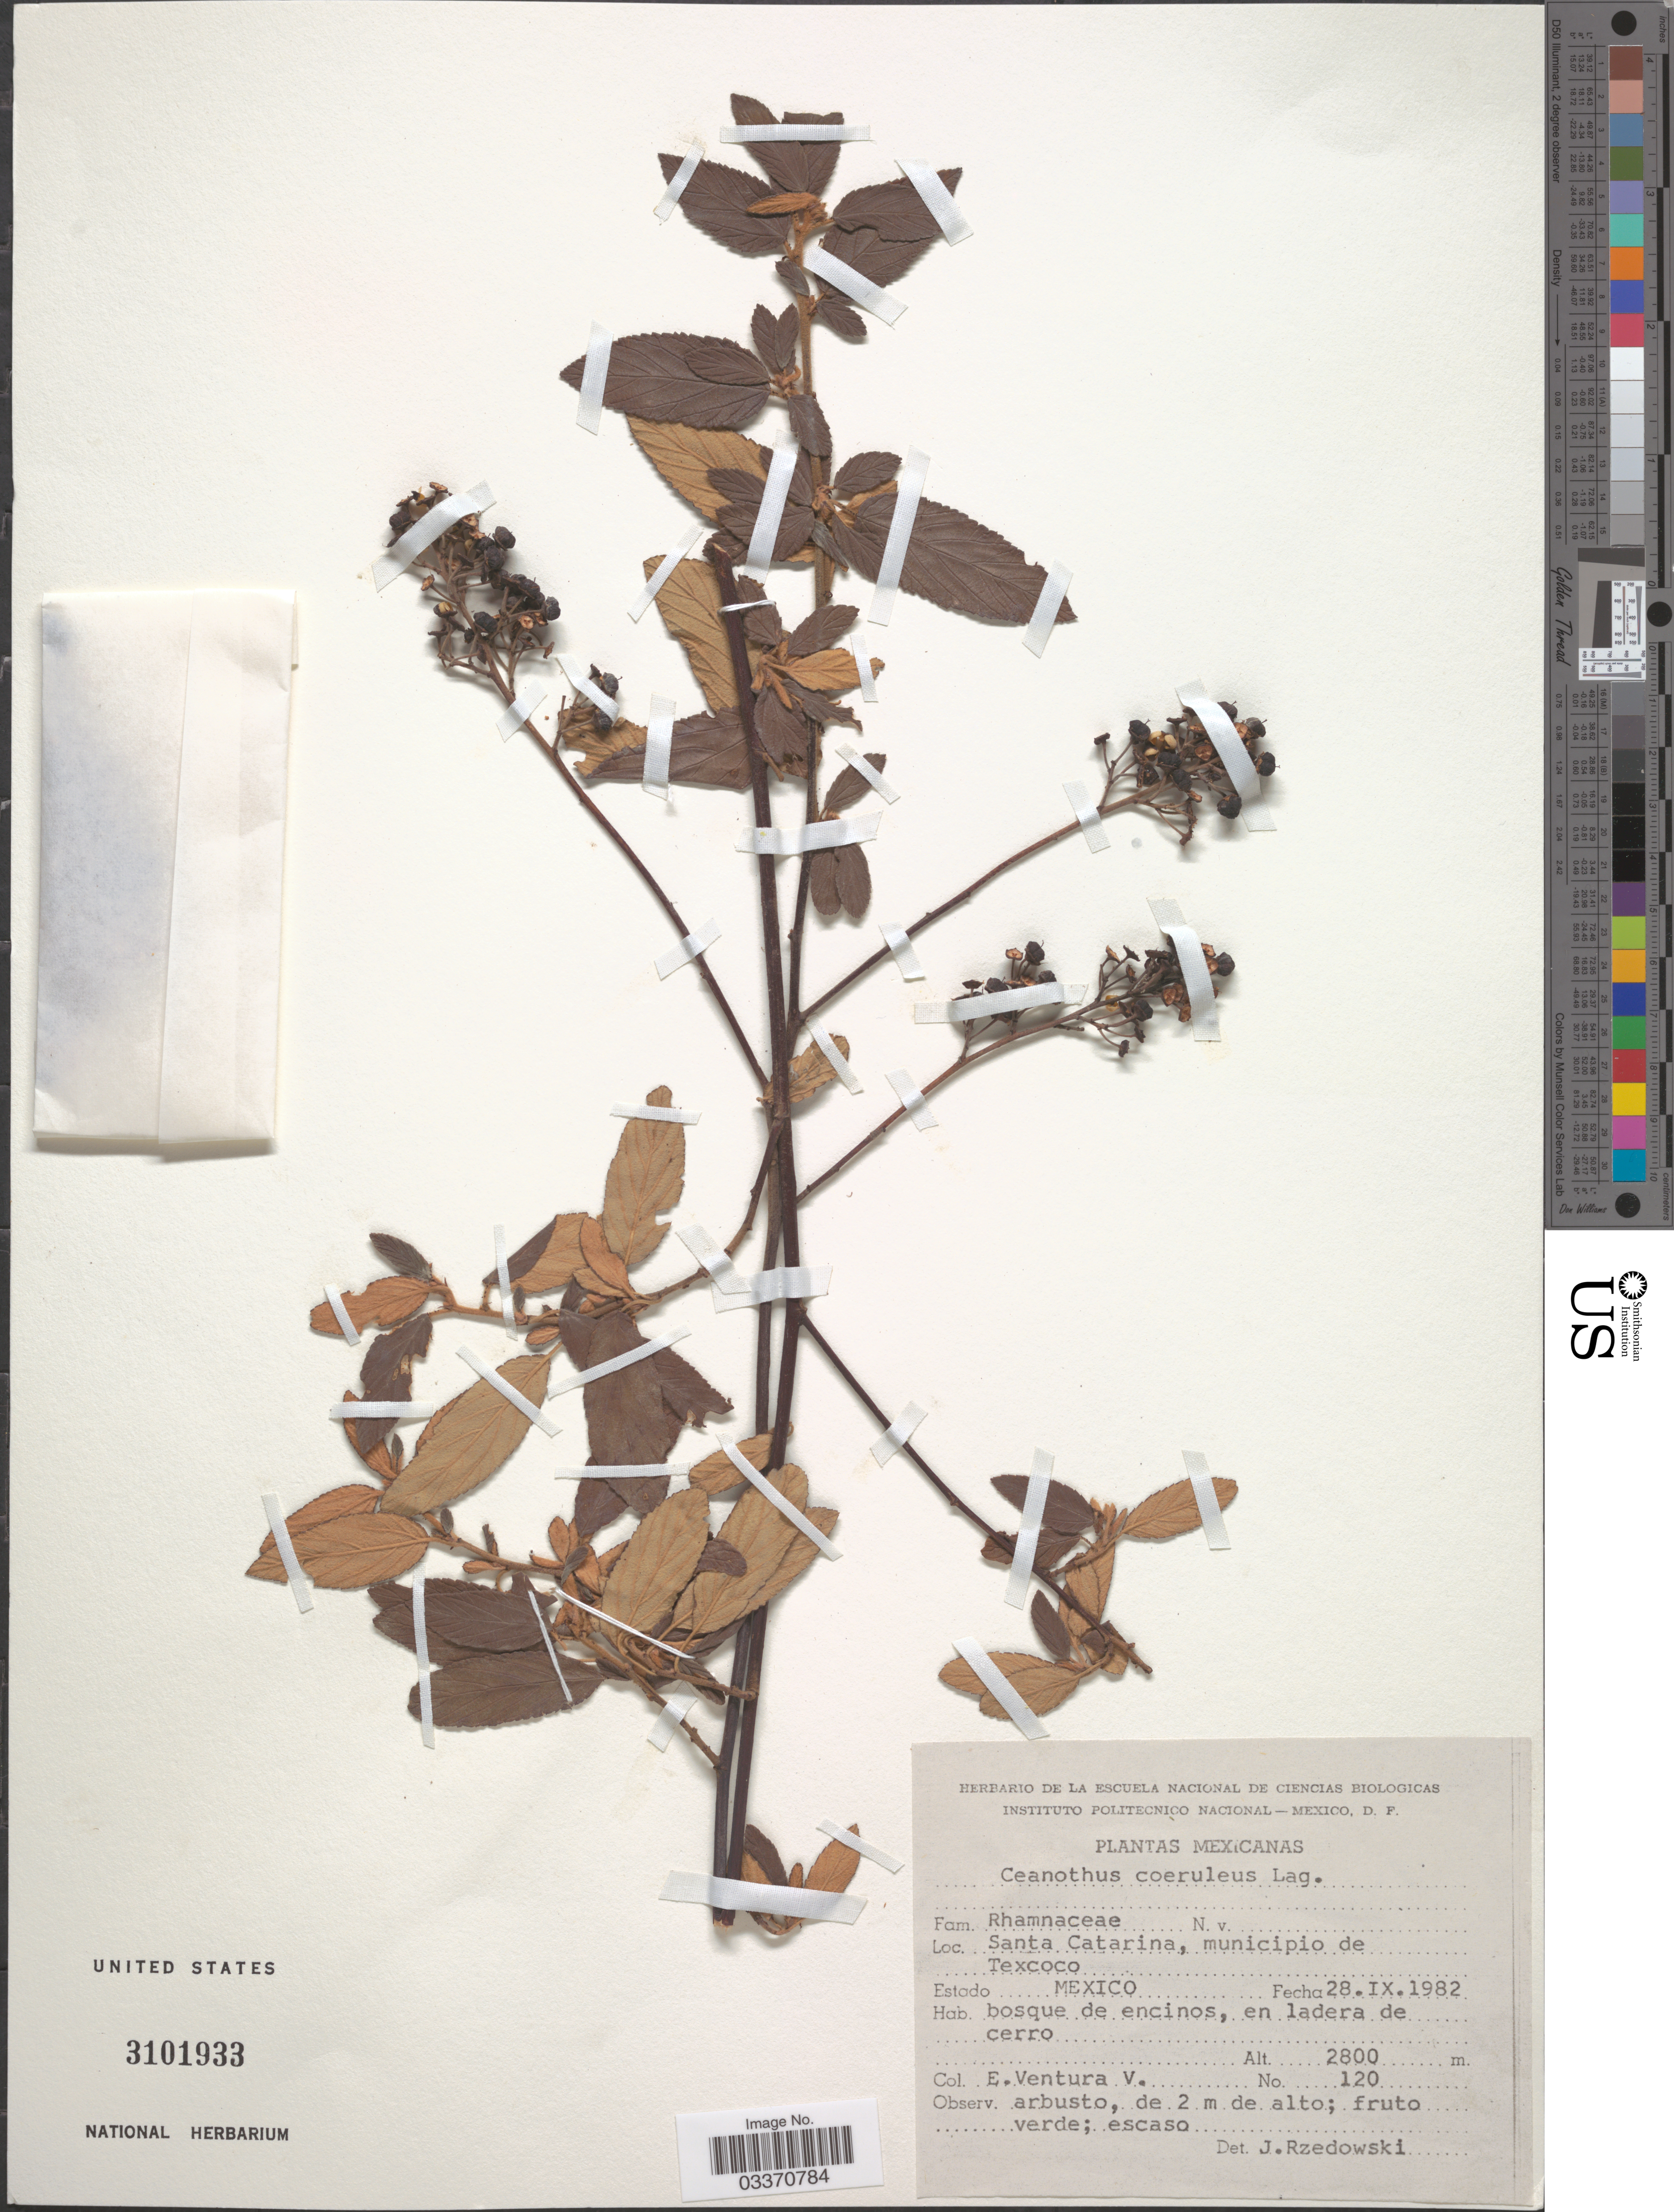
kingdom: Plantae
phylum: Tracheophyta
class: Magnoliopsida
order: Rosales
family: Rhamnaceae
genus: Ceanothus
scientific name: Ceanothus caeruleus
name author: Lag.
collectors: E. Ventura V.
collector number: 120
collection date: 1982-09-28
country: Mexico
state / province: México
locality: Santa Catarina, municipio de Texcoco.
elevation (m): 2800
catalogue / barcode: US 3101933